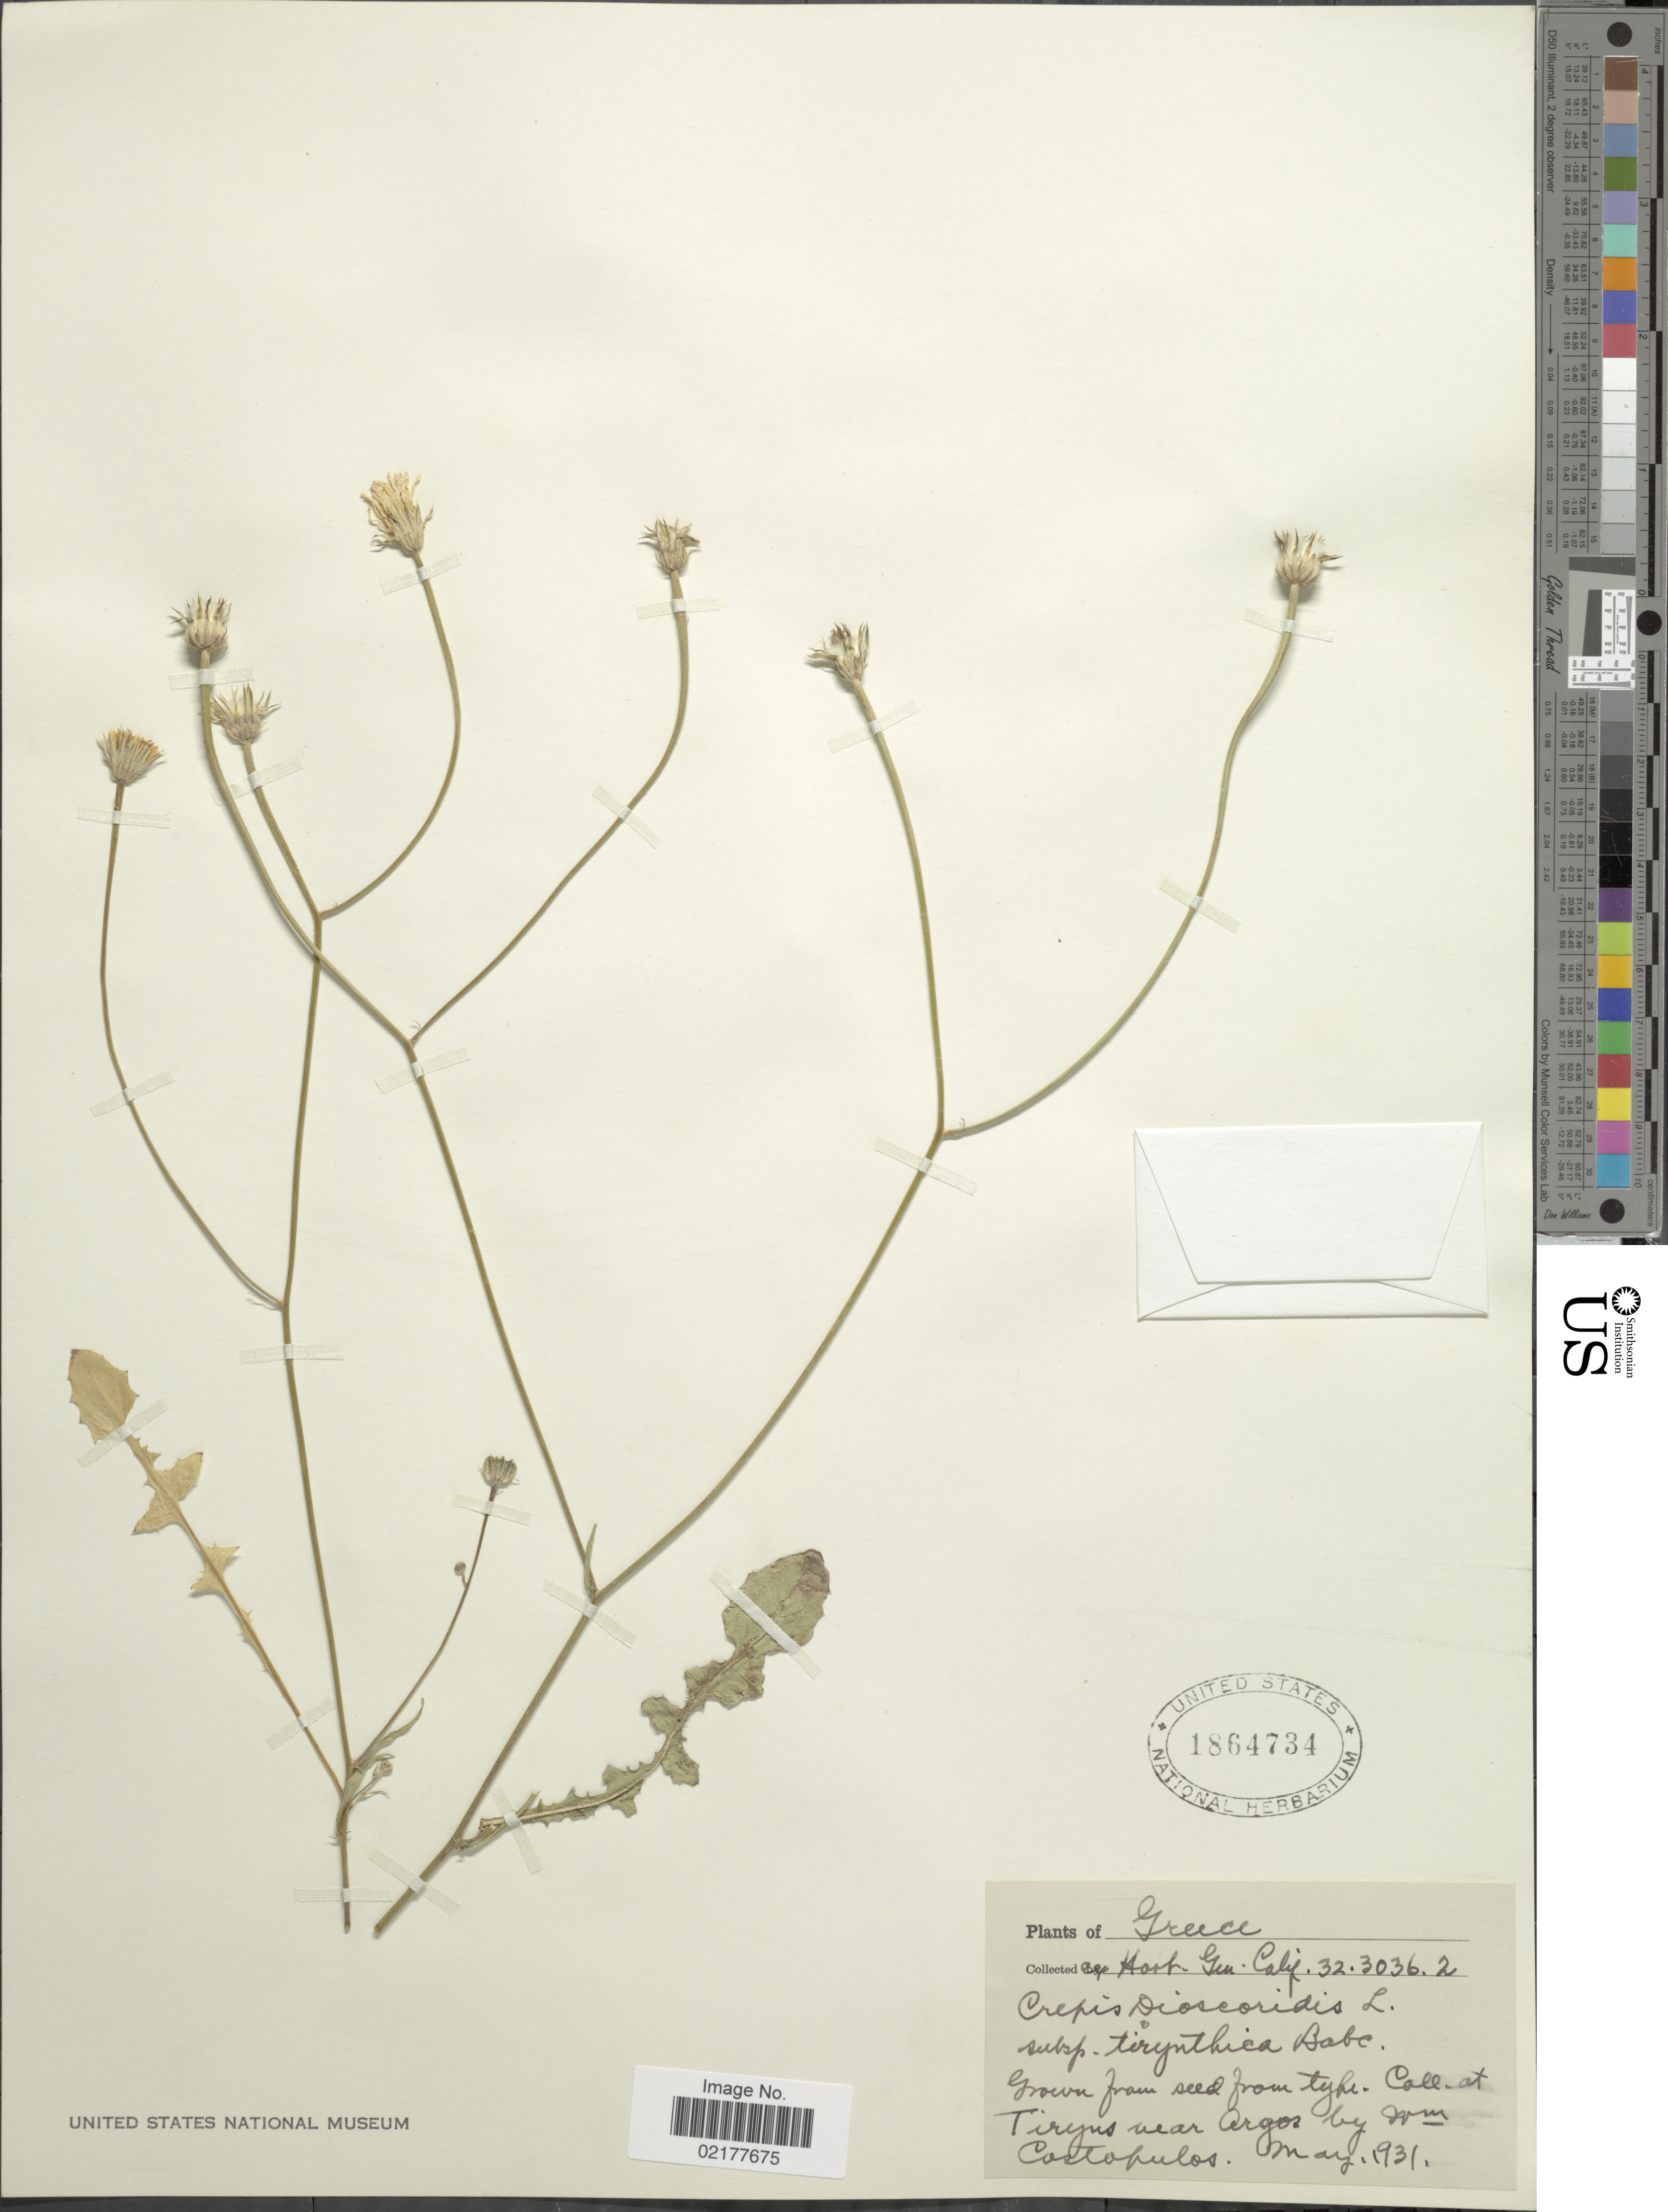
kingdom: Plantae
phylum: Tracheophyta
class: Magnoliopsida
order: Asterales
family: Asteraceae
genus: Crepis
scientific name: Crepis dioscoridis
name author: L.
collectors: Hort. Gen. Calif.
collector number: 3230362?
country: Greece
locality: Greece [unsure placement]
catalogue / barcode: US 1864734